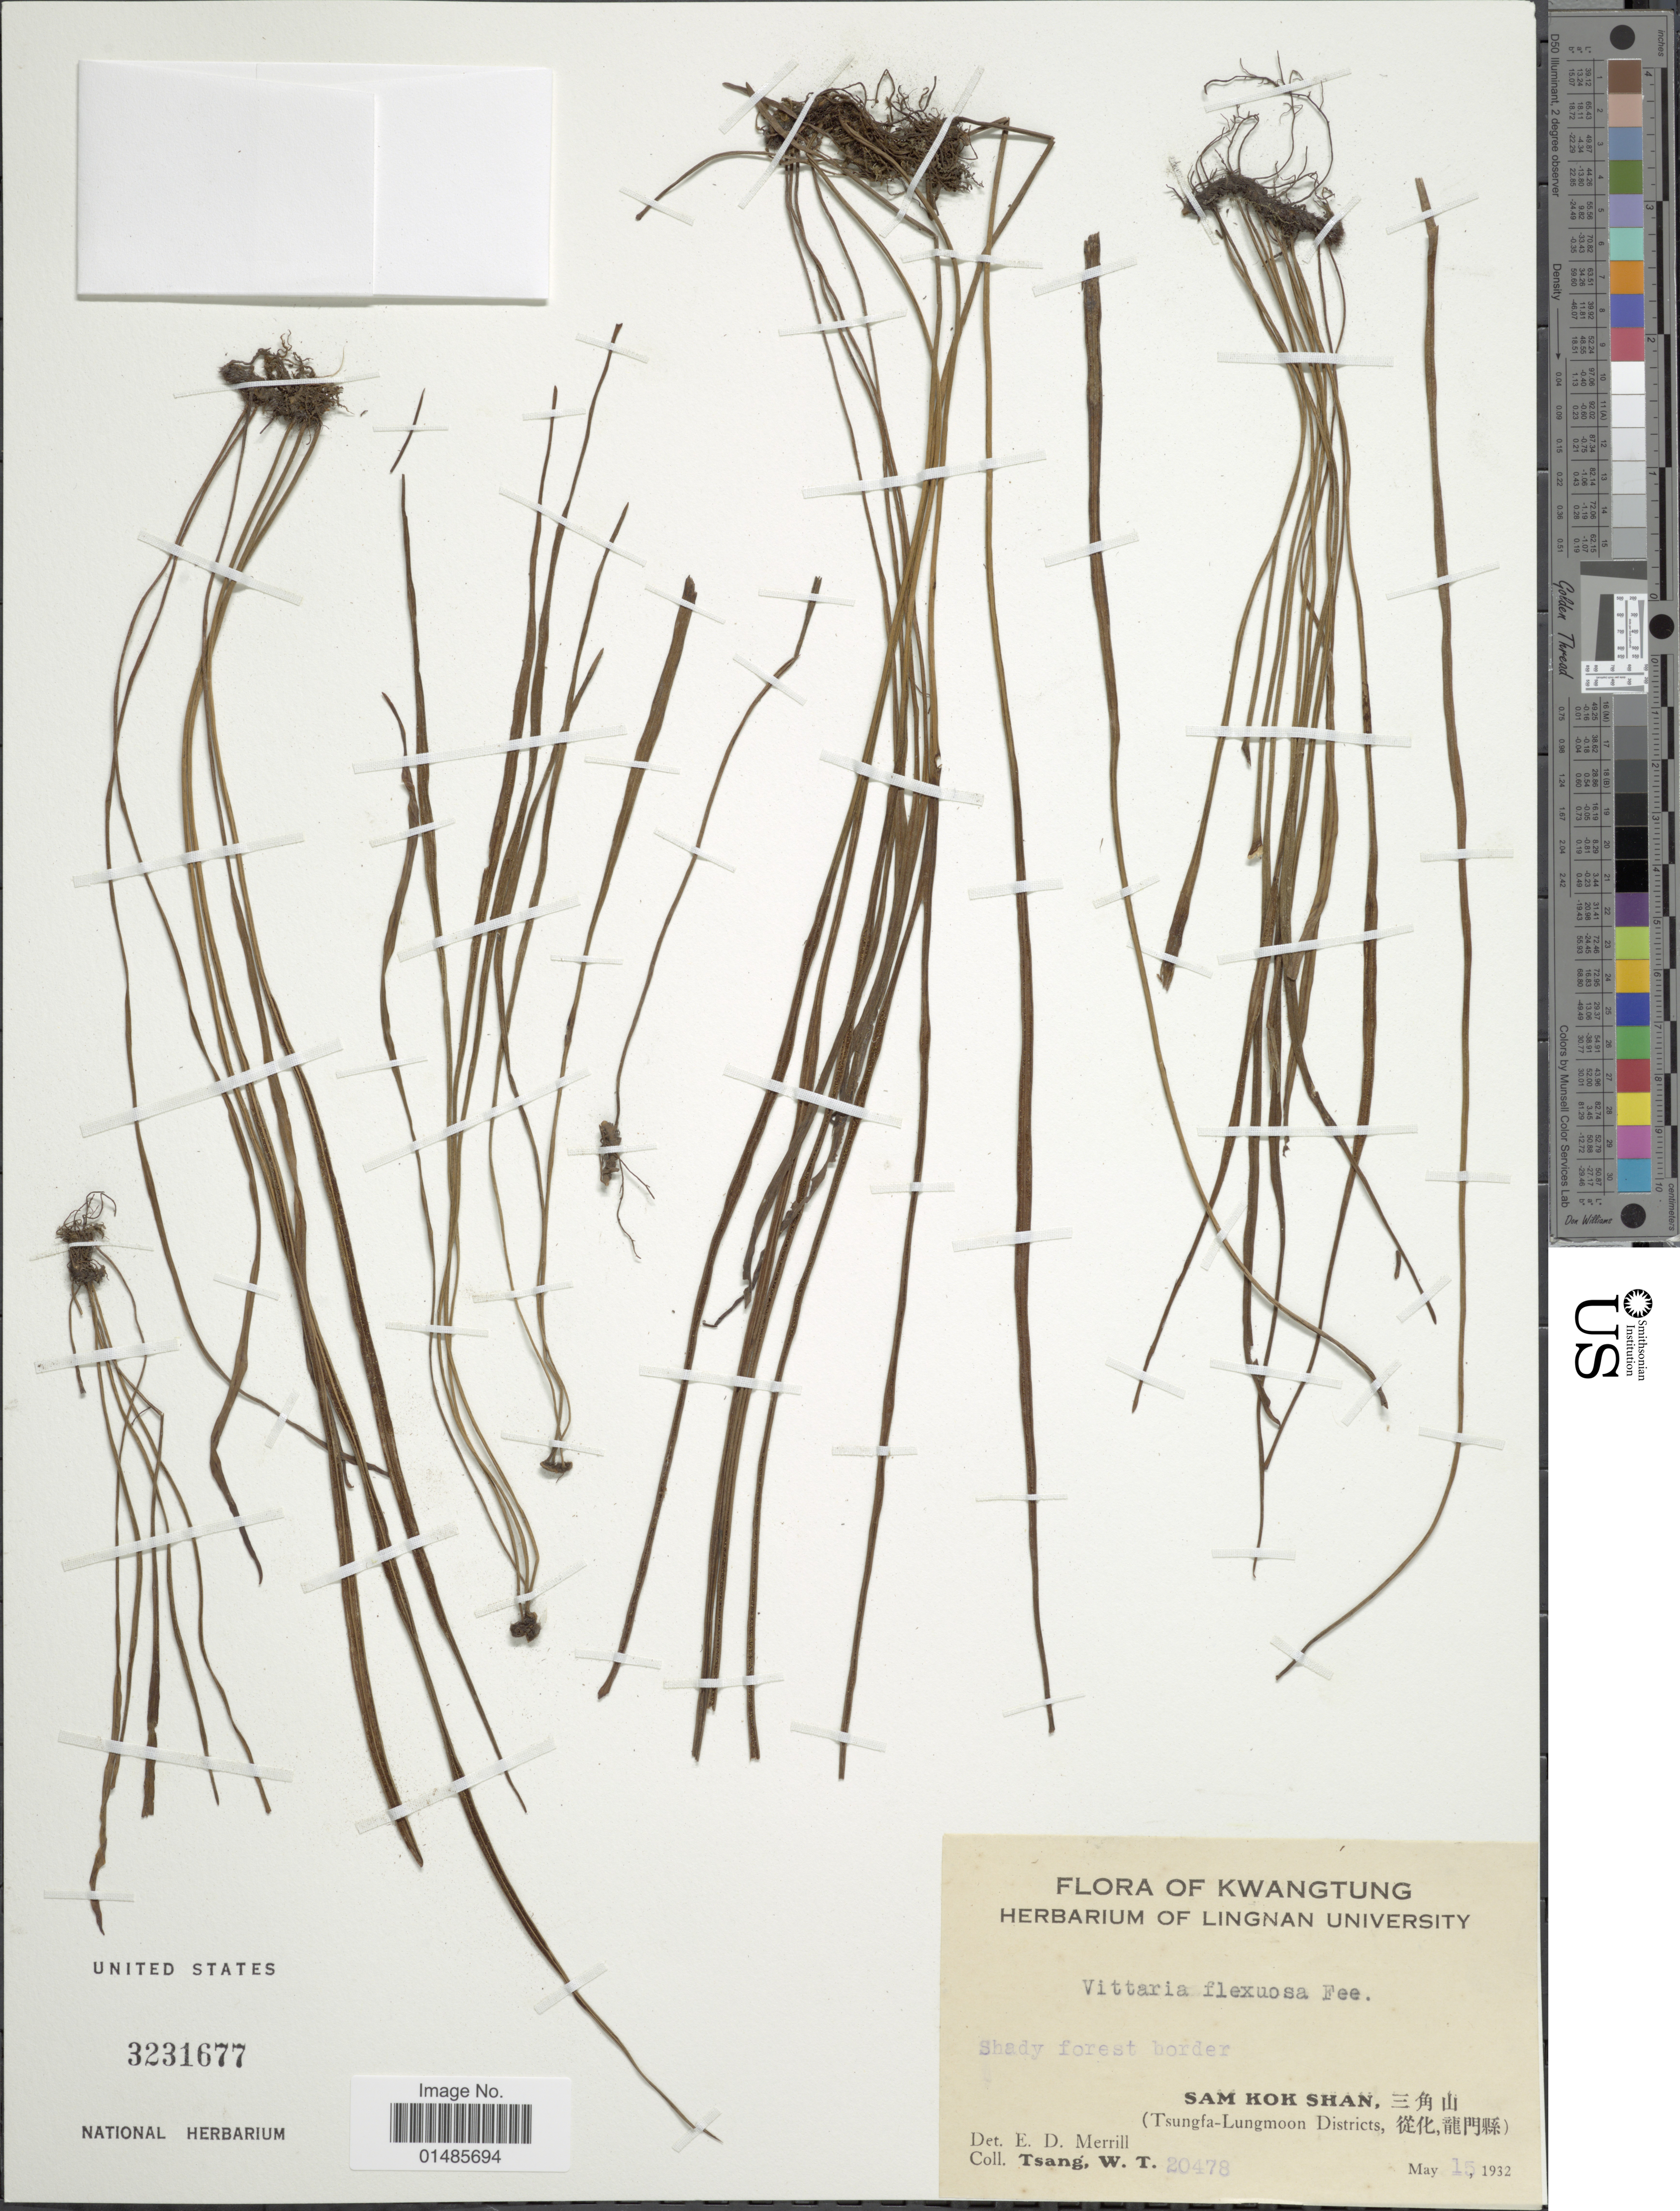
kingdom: Plantae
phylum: Tracheophyta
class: Polypodiopsida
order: Polypodiales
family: Pteridaceae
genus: Haplopteris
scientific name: Haplopteris flexuosa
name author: (Fée) E.H. Crane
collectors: W. T. Tsang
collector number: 20478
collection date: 1932-05-15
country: China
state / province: Guangdong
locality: Kwangtung. Sam Kok Shan, X. (Tsungfa-Lungmoon Districts, X).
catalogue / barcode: US 3231677